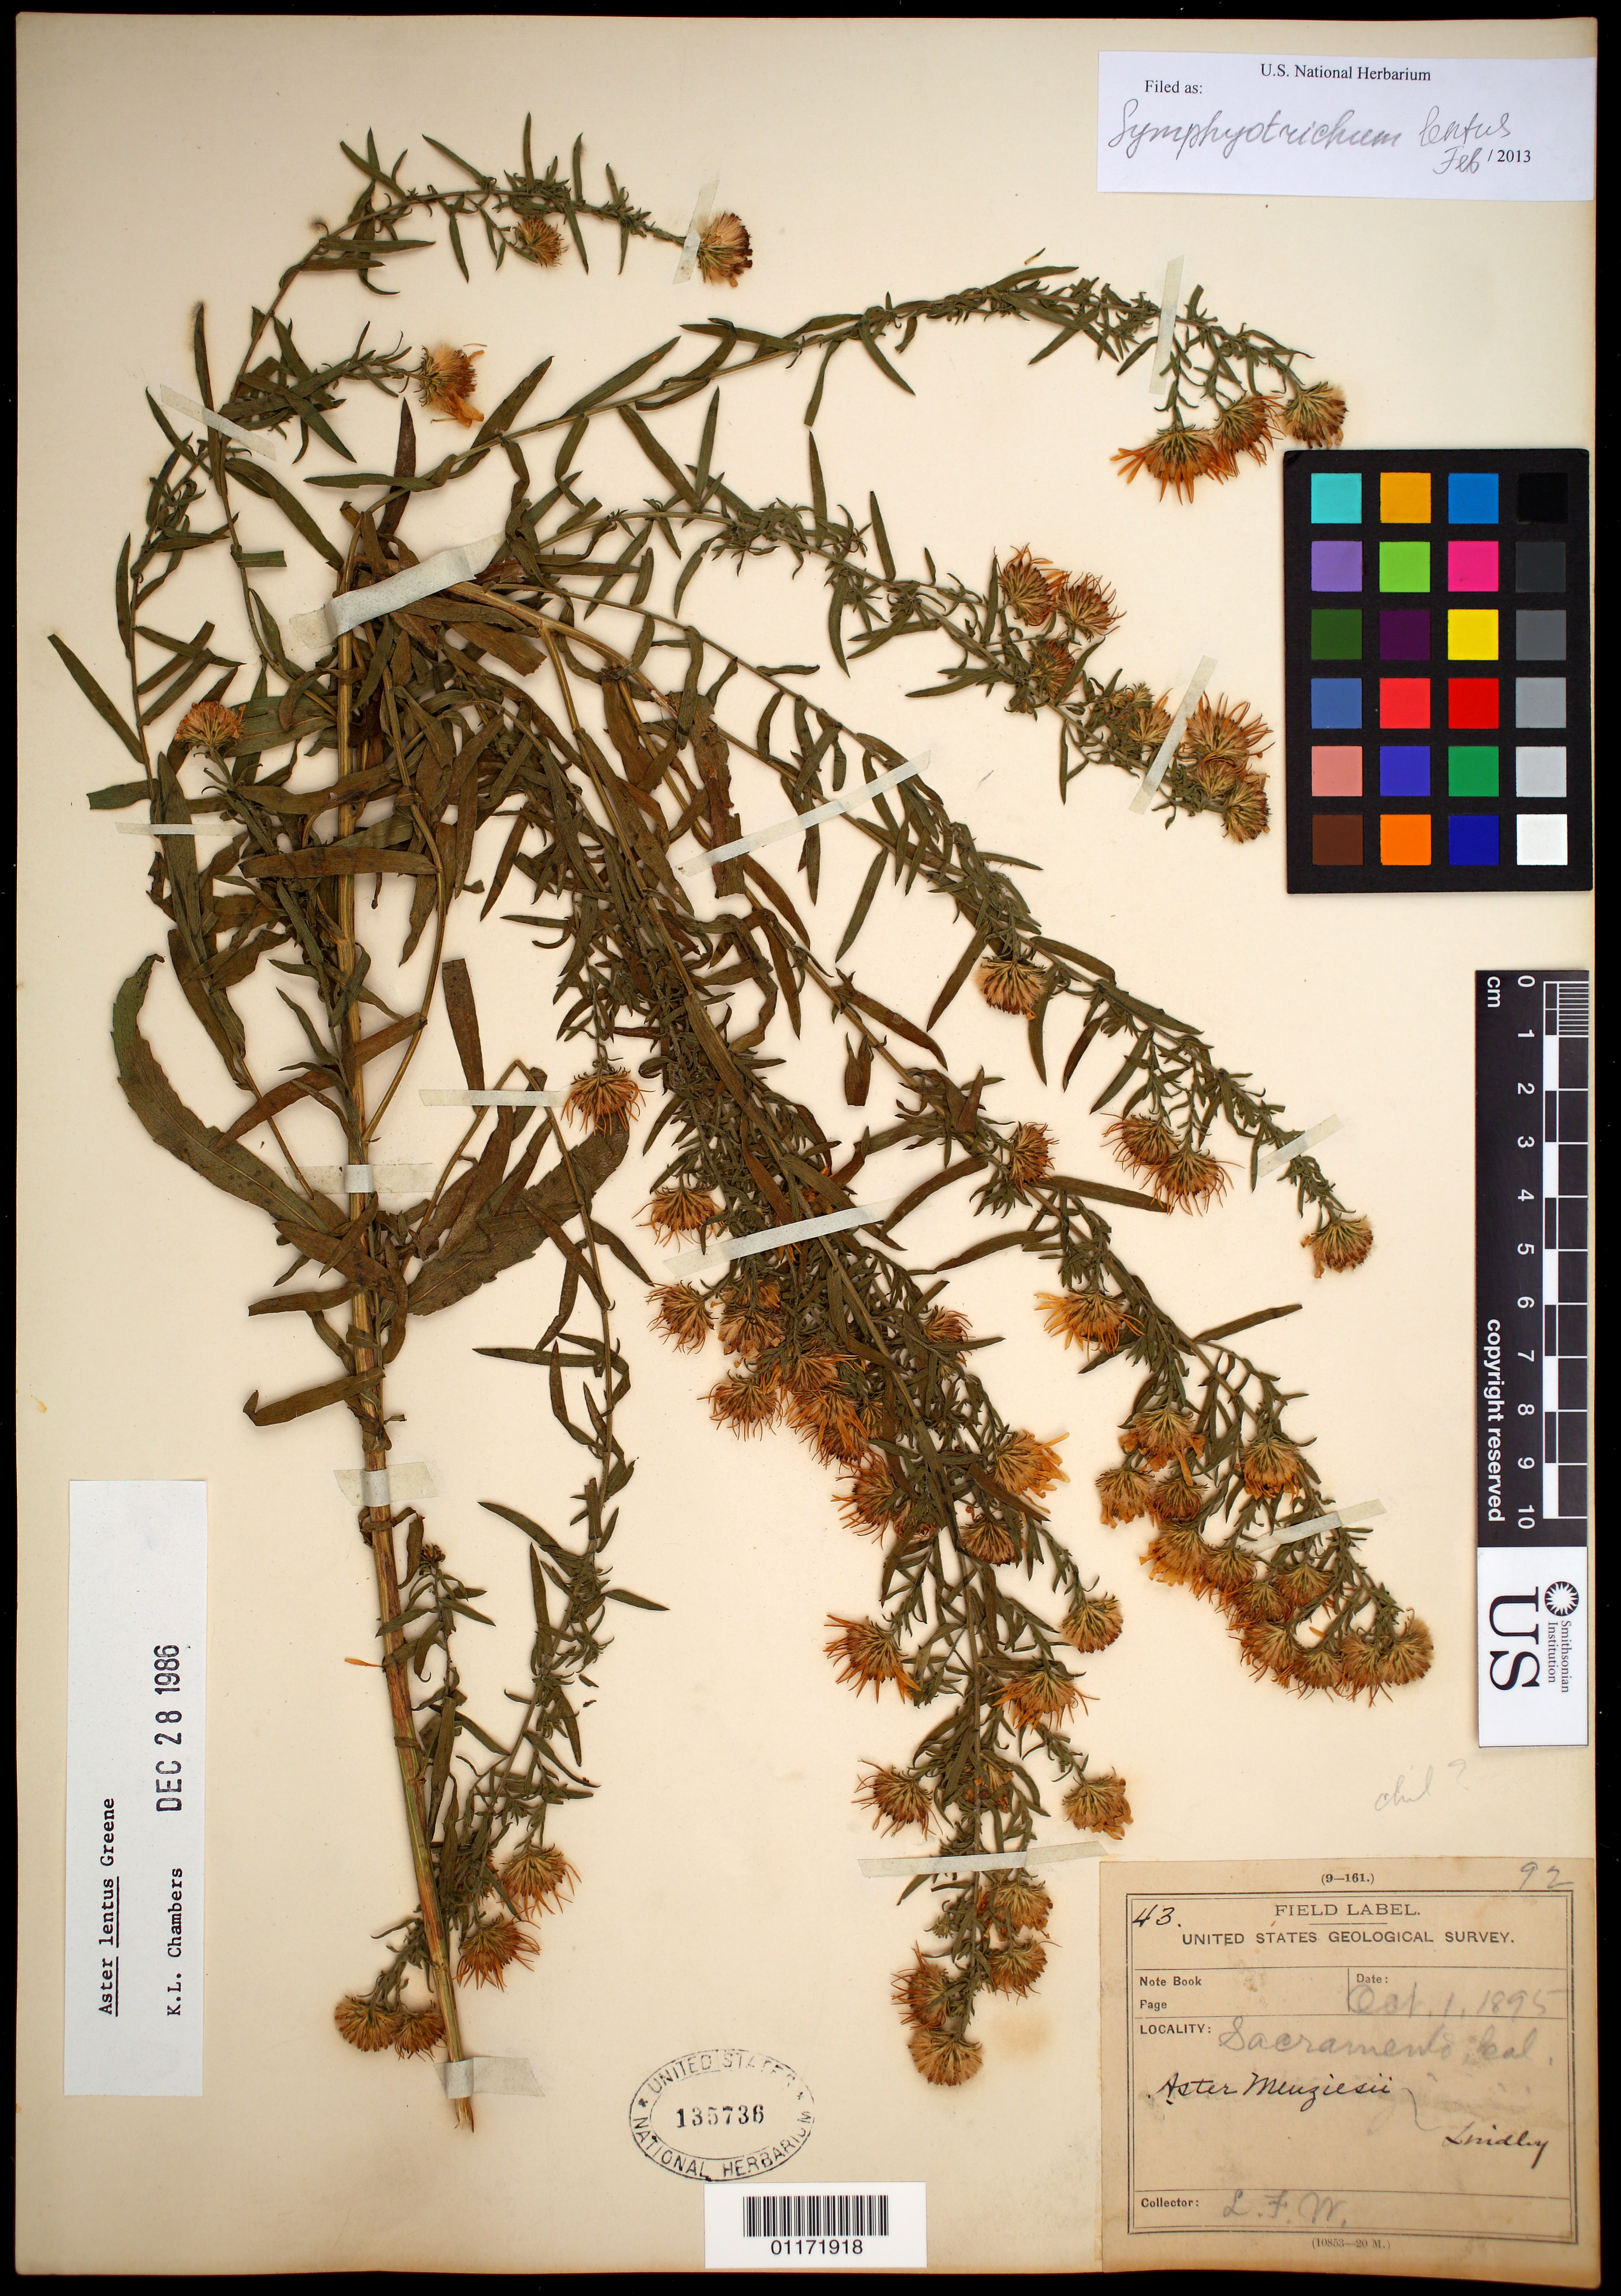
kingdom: Plantae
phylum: Tracheophyta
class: Magnoliopsida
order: Asterales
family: Asteraceae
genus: Symphyotrichum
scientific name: Symphyotrichum lentum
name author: (Greene) G.L. Nesom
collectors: L. F. Ward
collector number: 43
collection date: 1895-10-01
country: United States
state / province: California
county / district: Sacramento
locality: Sacramento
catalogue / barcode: US 135736